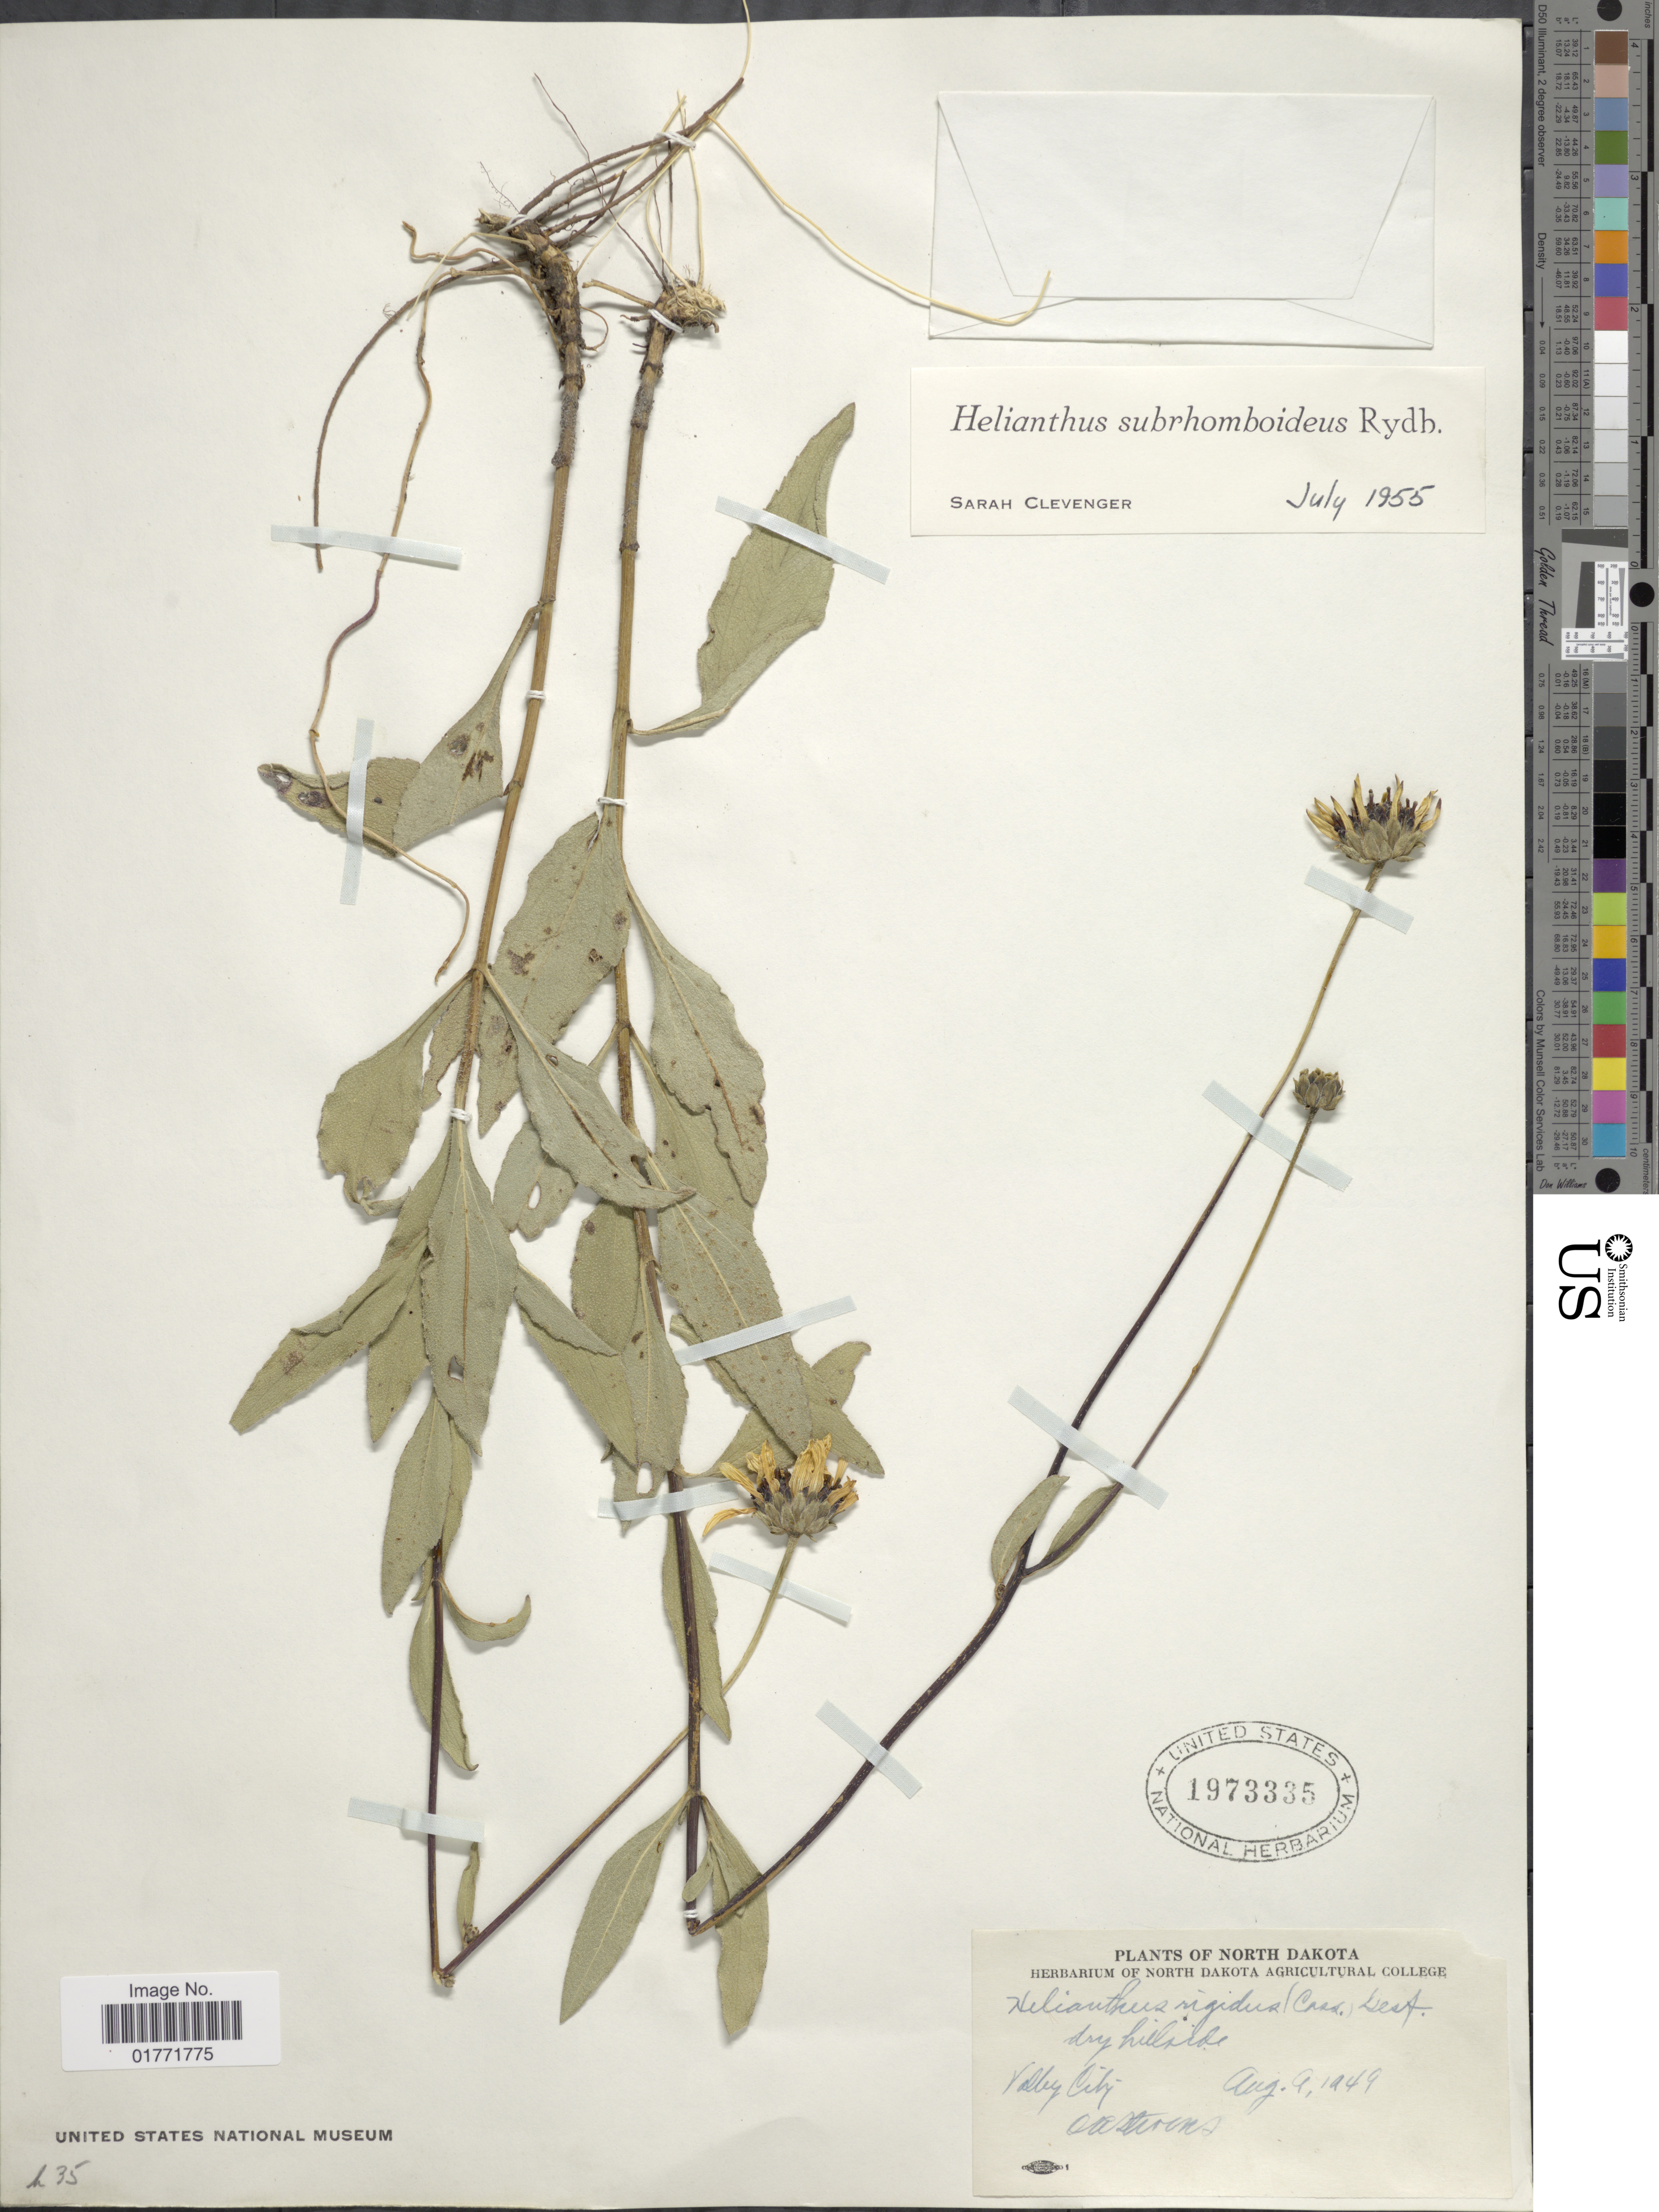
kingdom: Plantae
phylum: Tracheophyta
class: Magnoliopsida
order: Asterales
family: Asteraceae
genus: Helianthus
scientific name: Helianthus subrhomboideus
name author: Rydb.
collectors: O. A. Stevens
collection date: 1949-08-09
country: United States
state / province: North Dakota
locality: Valley City,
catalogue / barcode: US 1973335